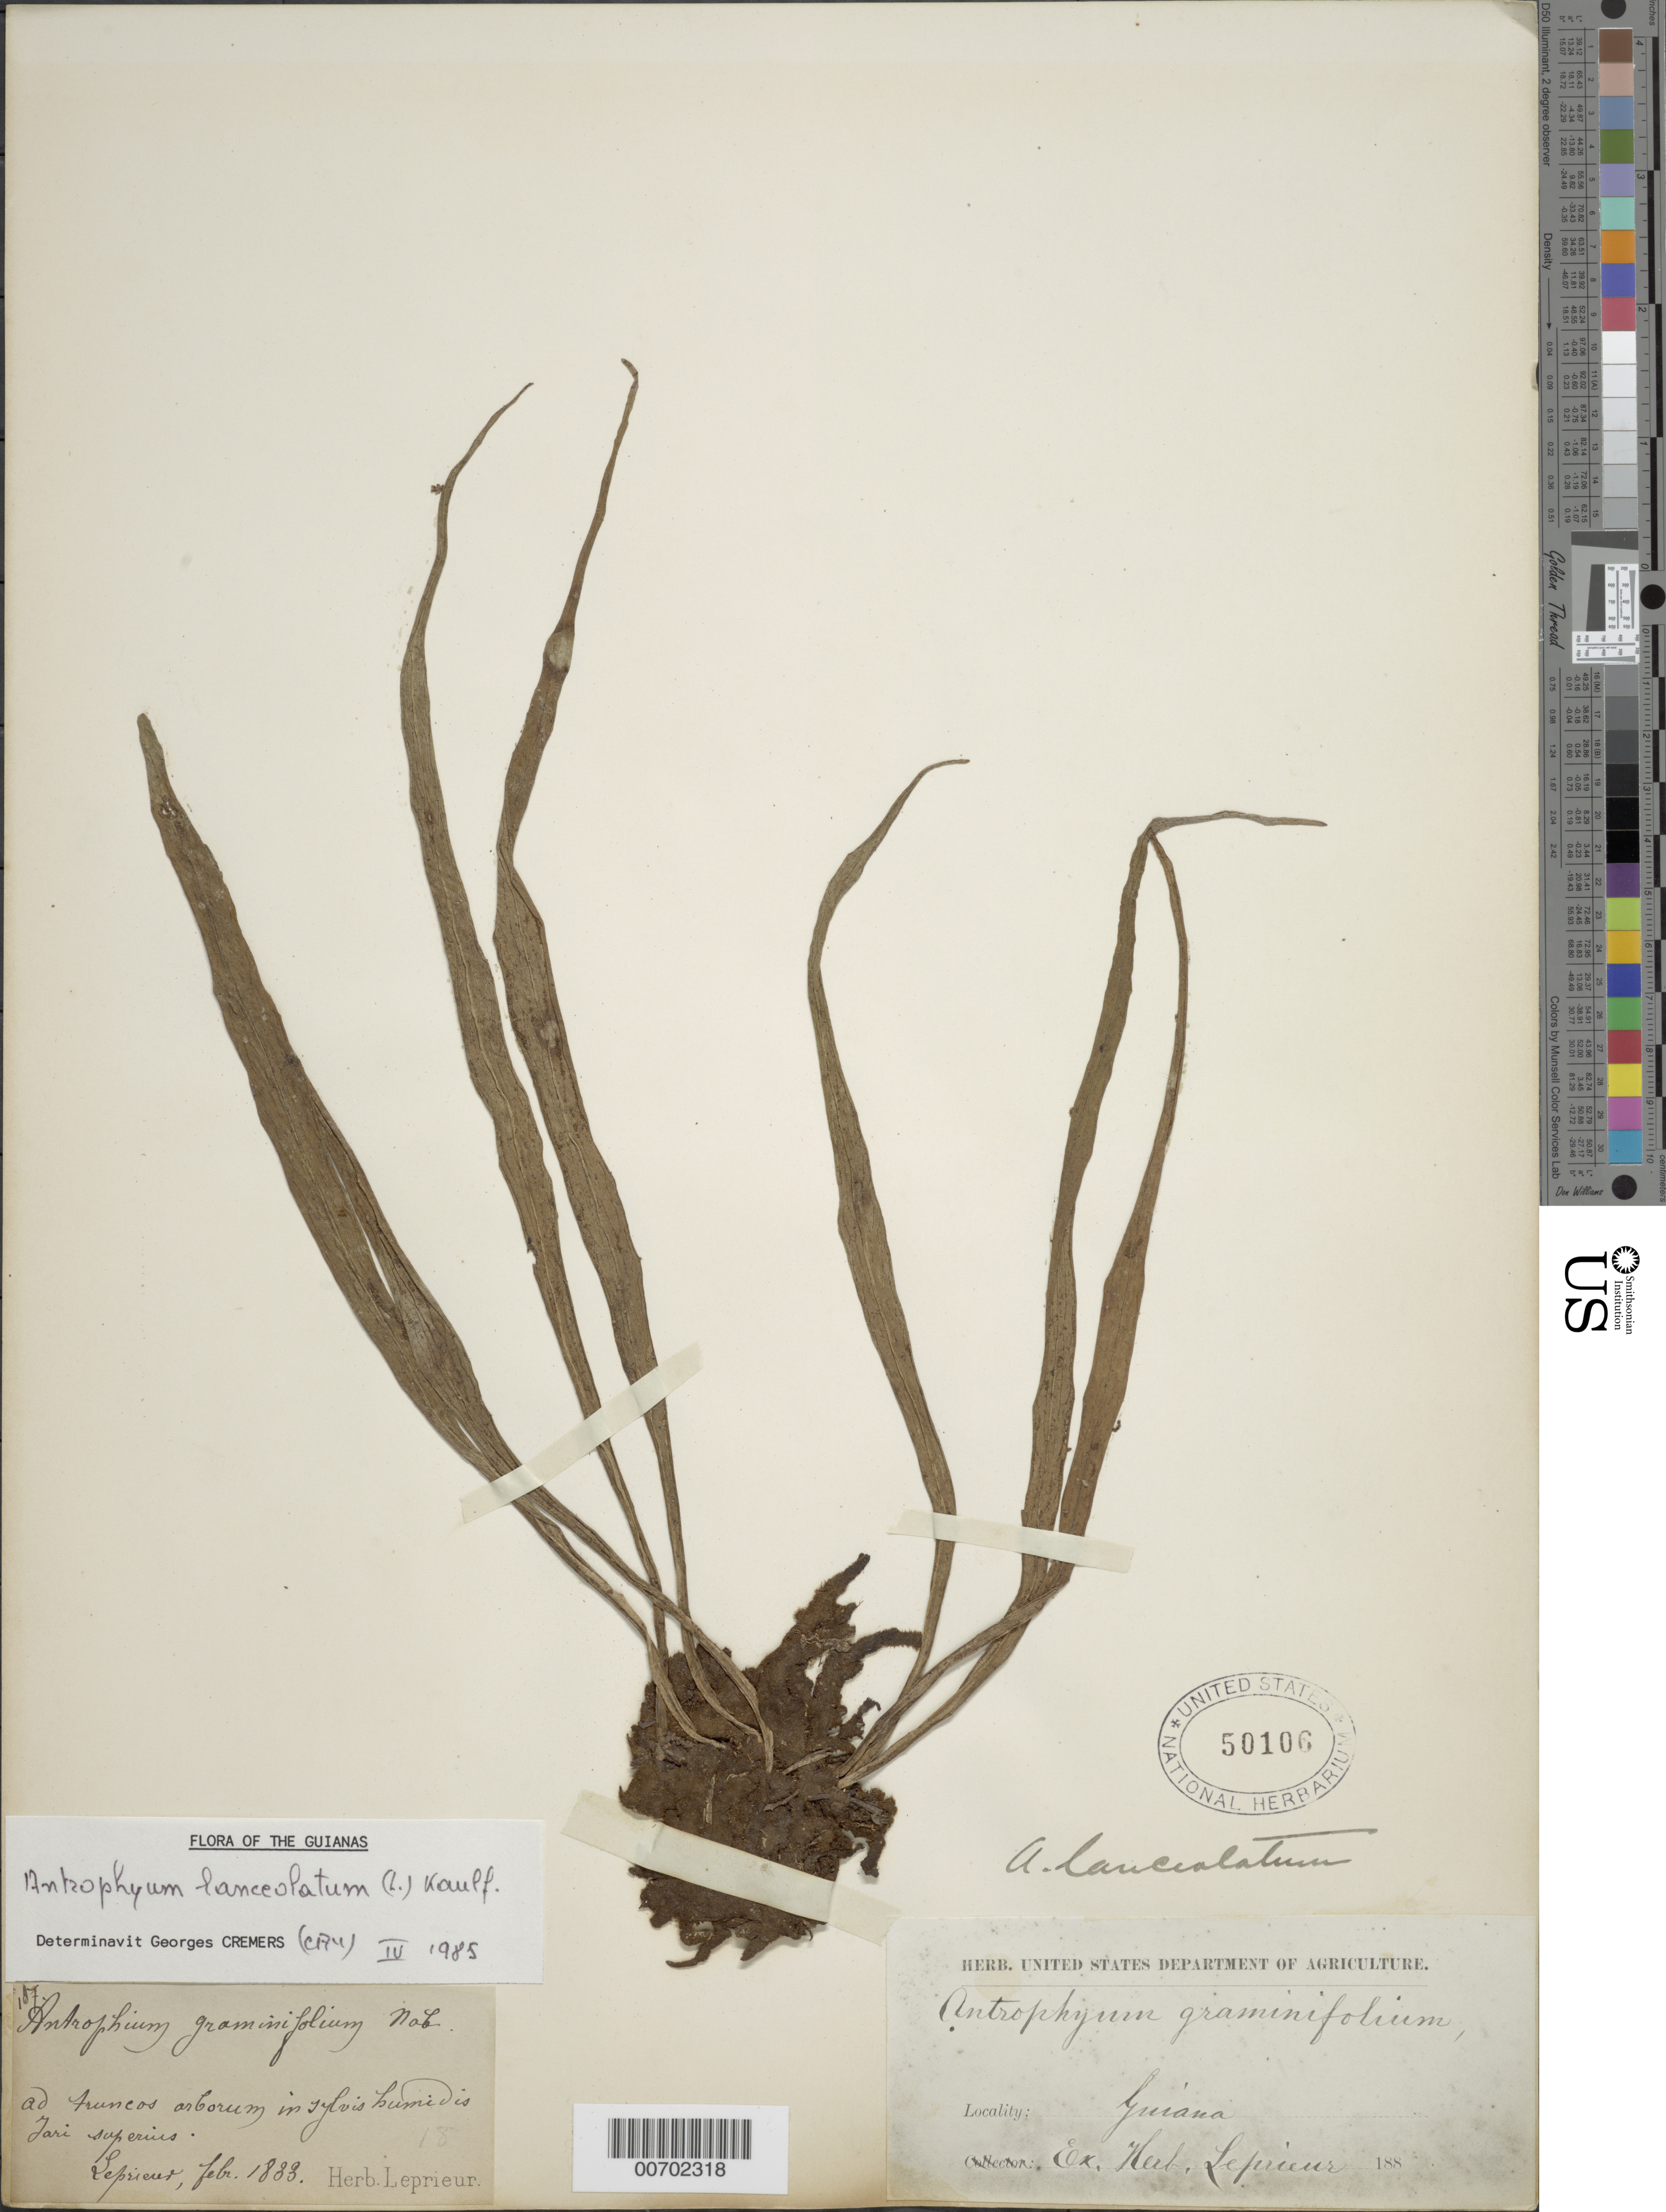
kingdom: Plantae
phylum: Tracheophyta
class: Polypodiopsida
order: Polypodiales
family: Pteridaceae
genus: Polytaenium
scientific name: Polytaenium lanceolatum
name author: (L.) Desv.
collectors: F. M. R. Leprieur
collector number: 107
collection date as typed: February 1833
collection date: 1833-02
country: French Guiana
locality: Tari (Fari?), upper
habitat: Humid forest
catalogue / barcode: US 50106